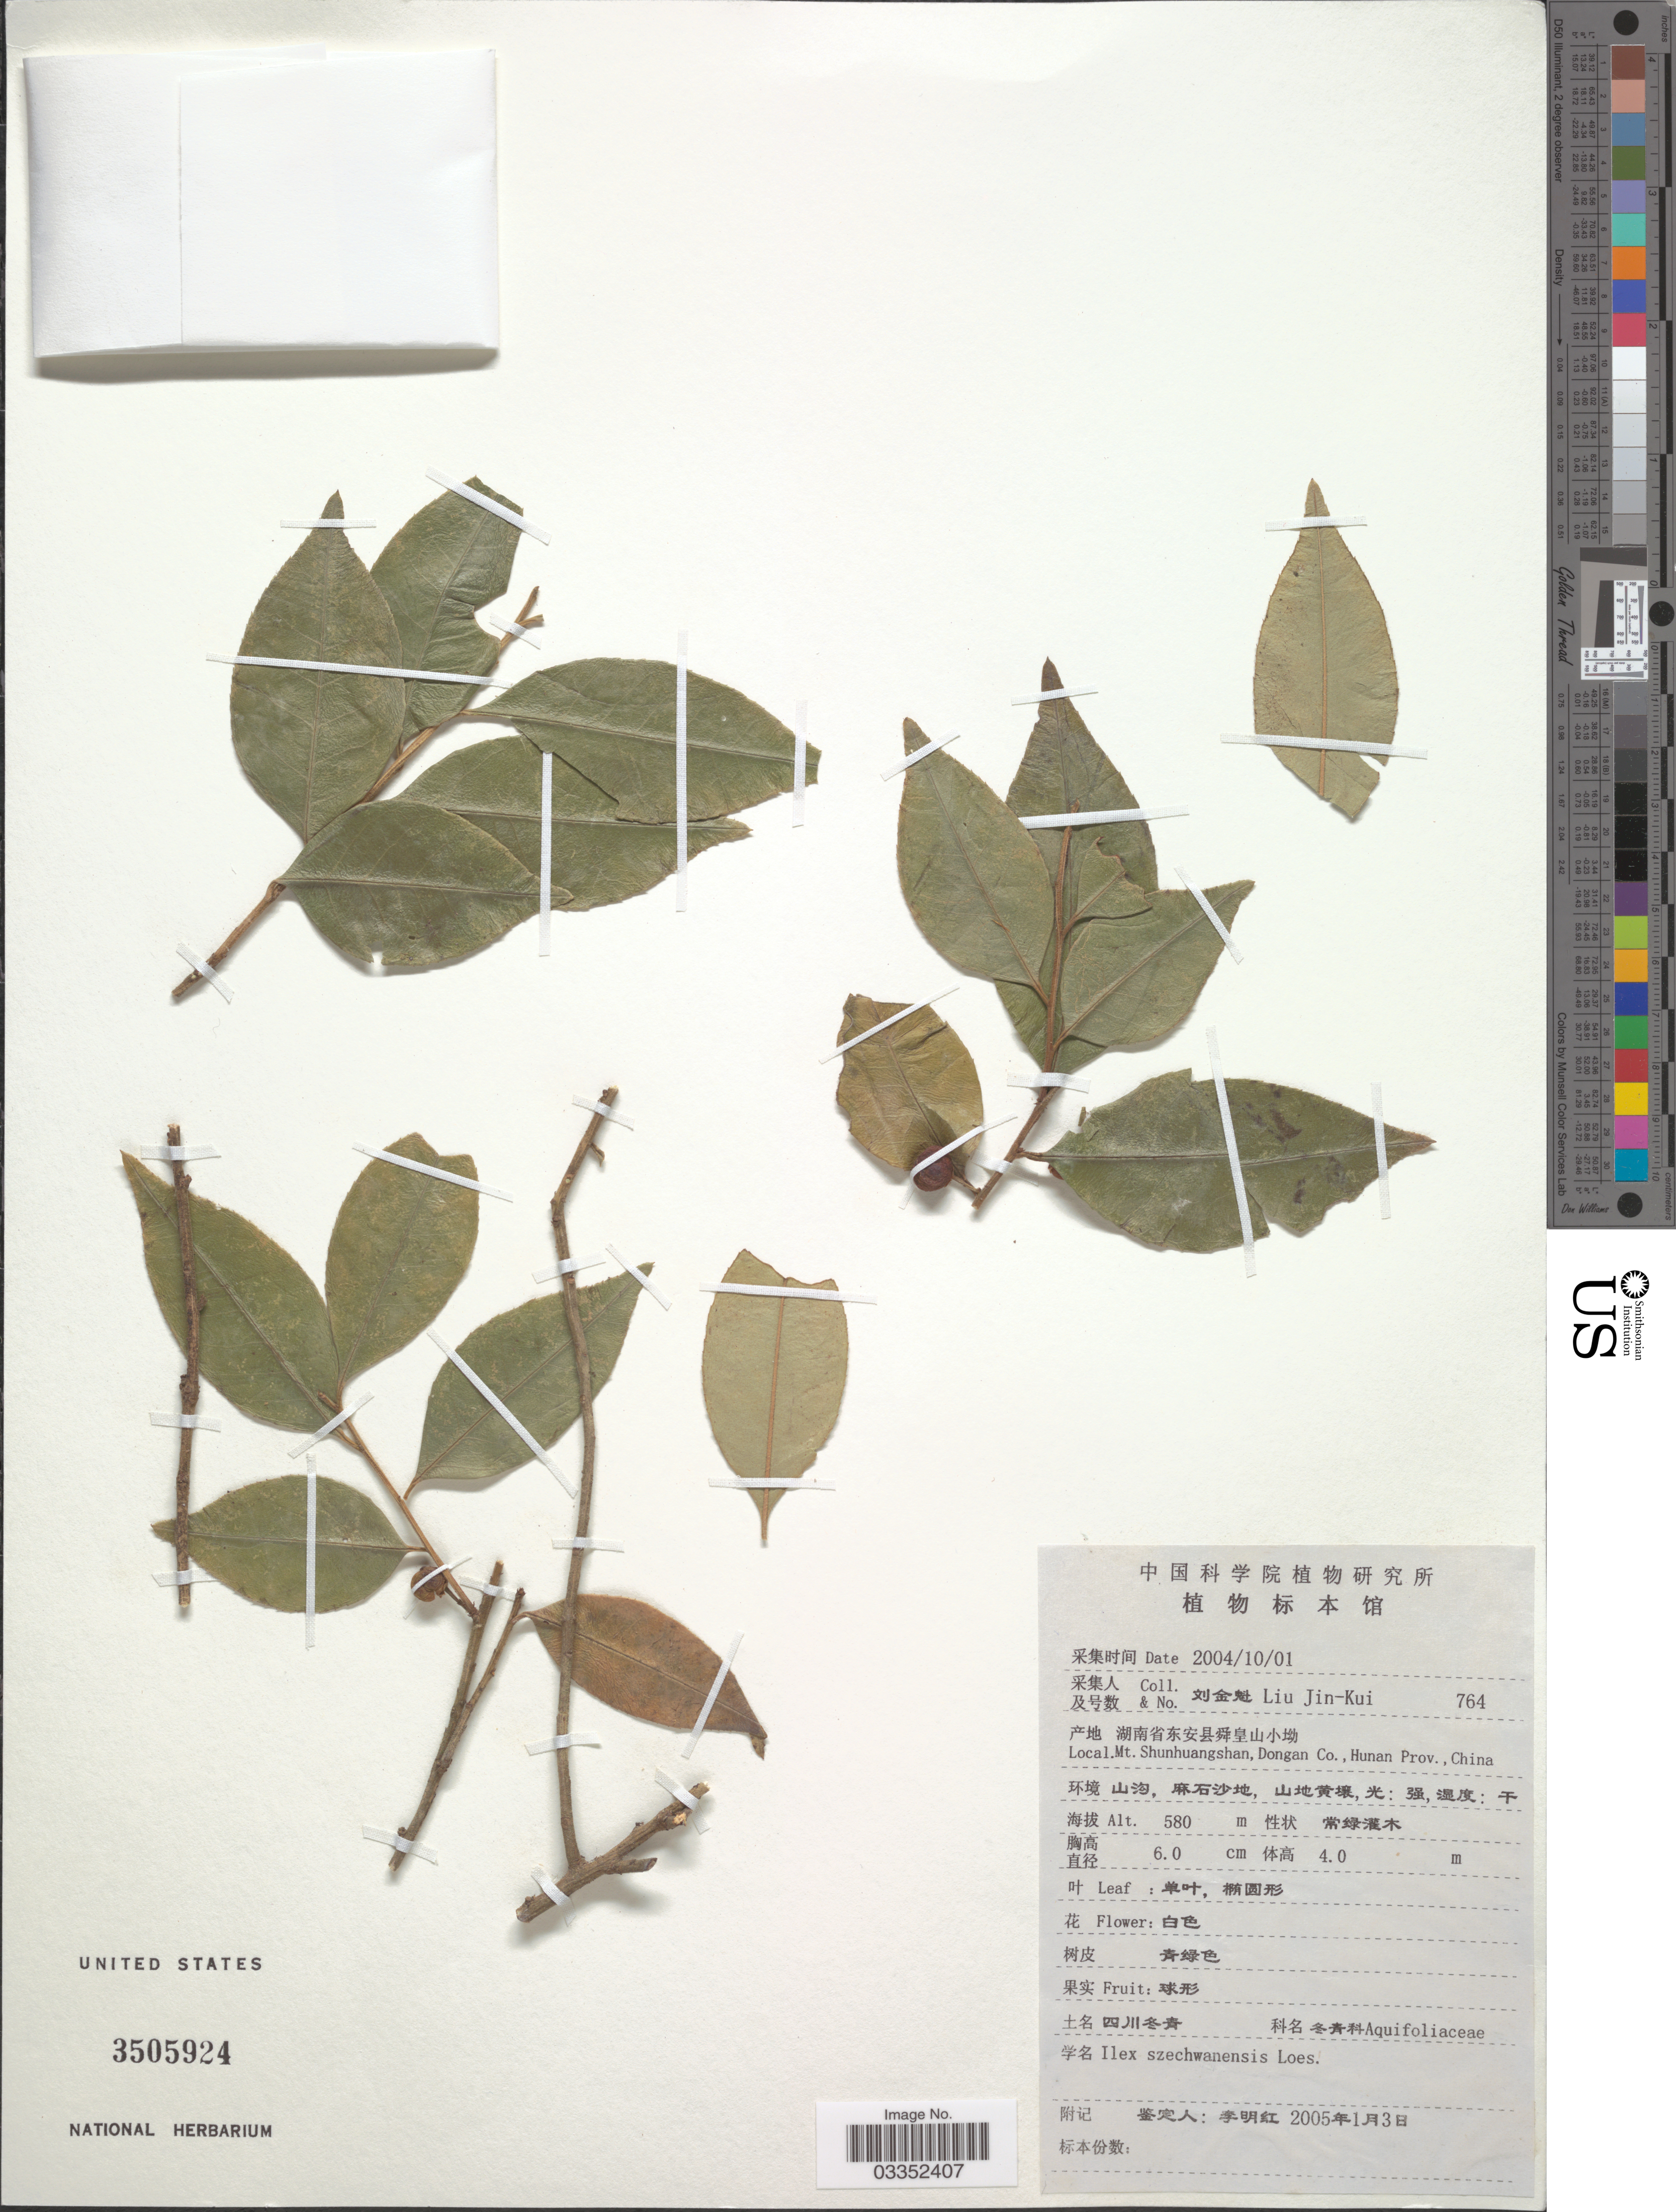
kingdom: Plantae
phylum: Tracheophyta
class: Magnoliopsida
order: Aquifoliales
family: Aquifoliaceae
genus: Ilex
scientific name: Ilex szechwanensis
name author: Loes.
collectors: Liu Jin-Kui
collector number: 764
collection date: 2004-10-01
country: China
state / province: Hunan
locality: Mt. Shunhuangshan, Dongan Co.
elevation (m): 580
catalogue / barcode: US 3505924